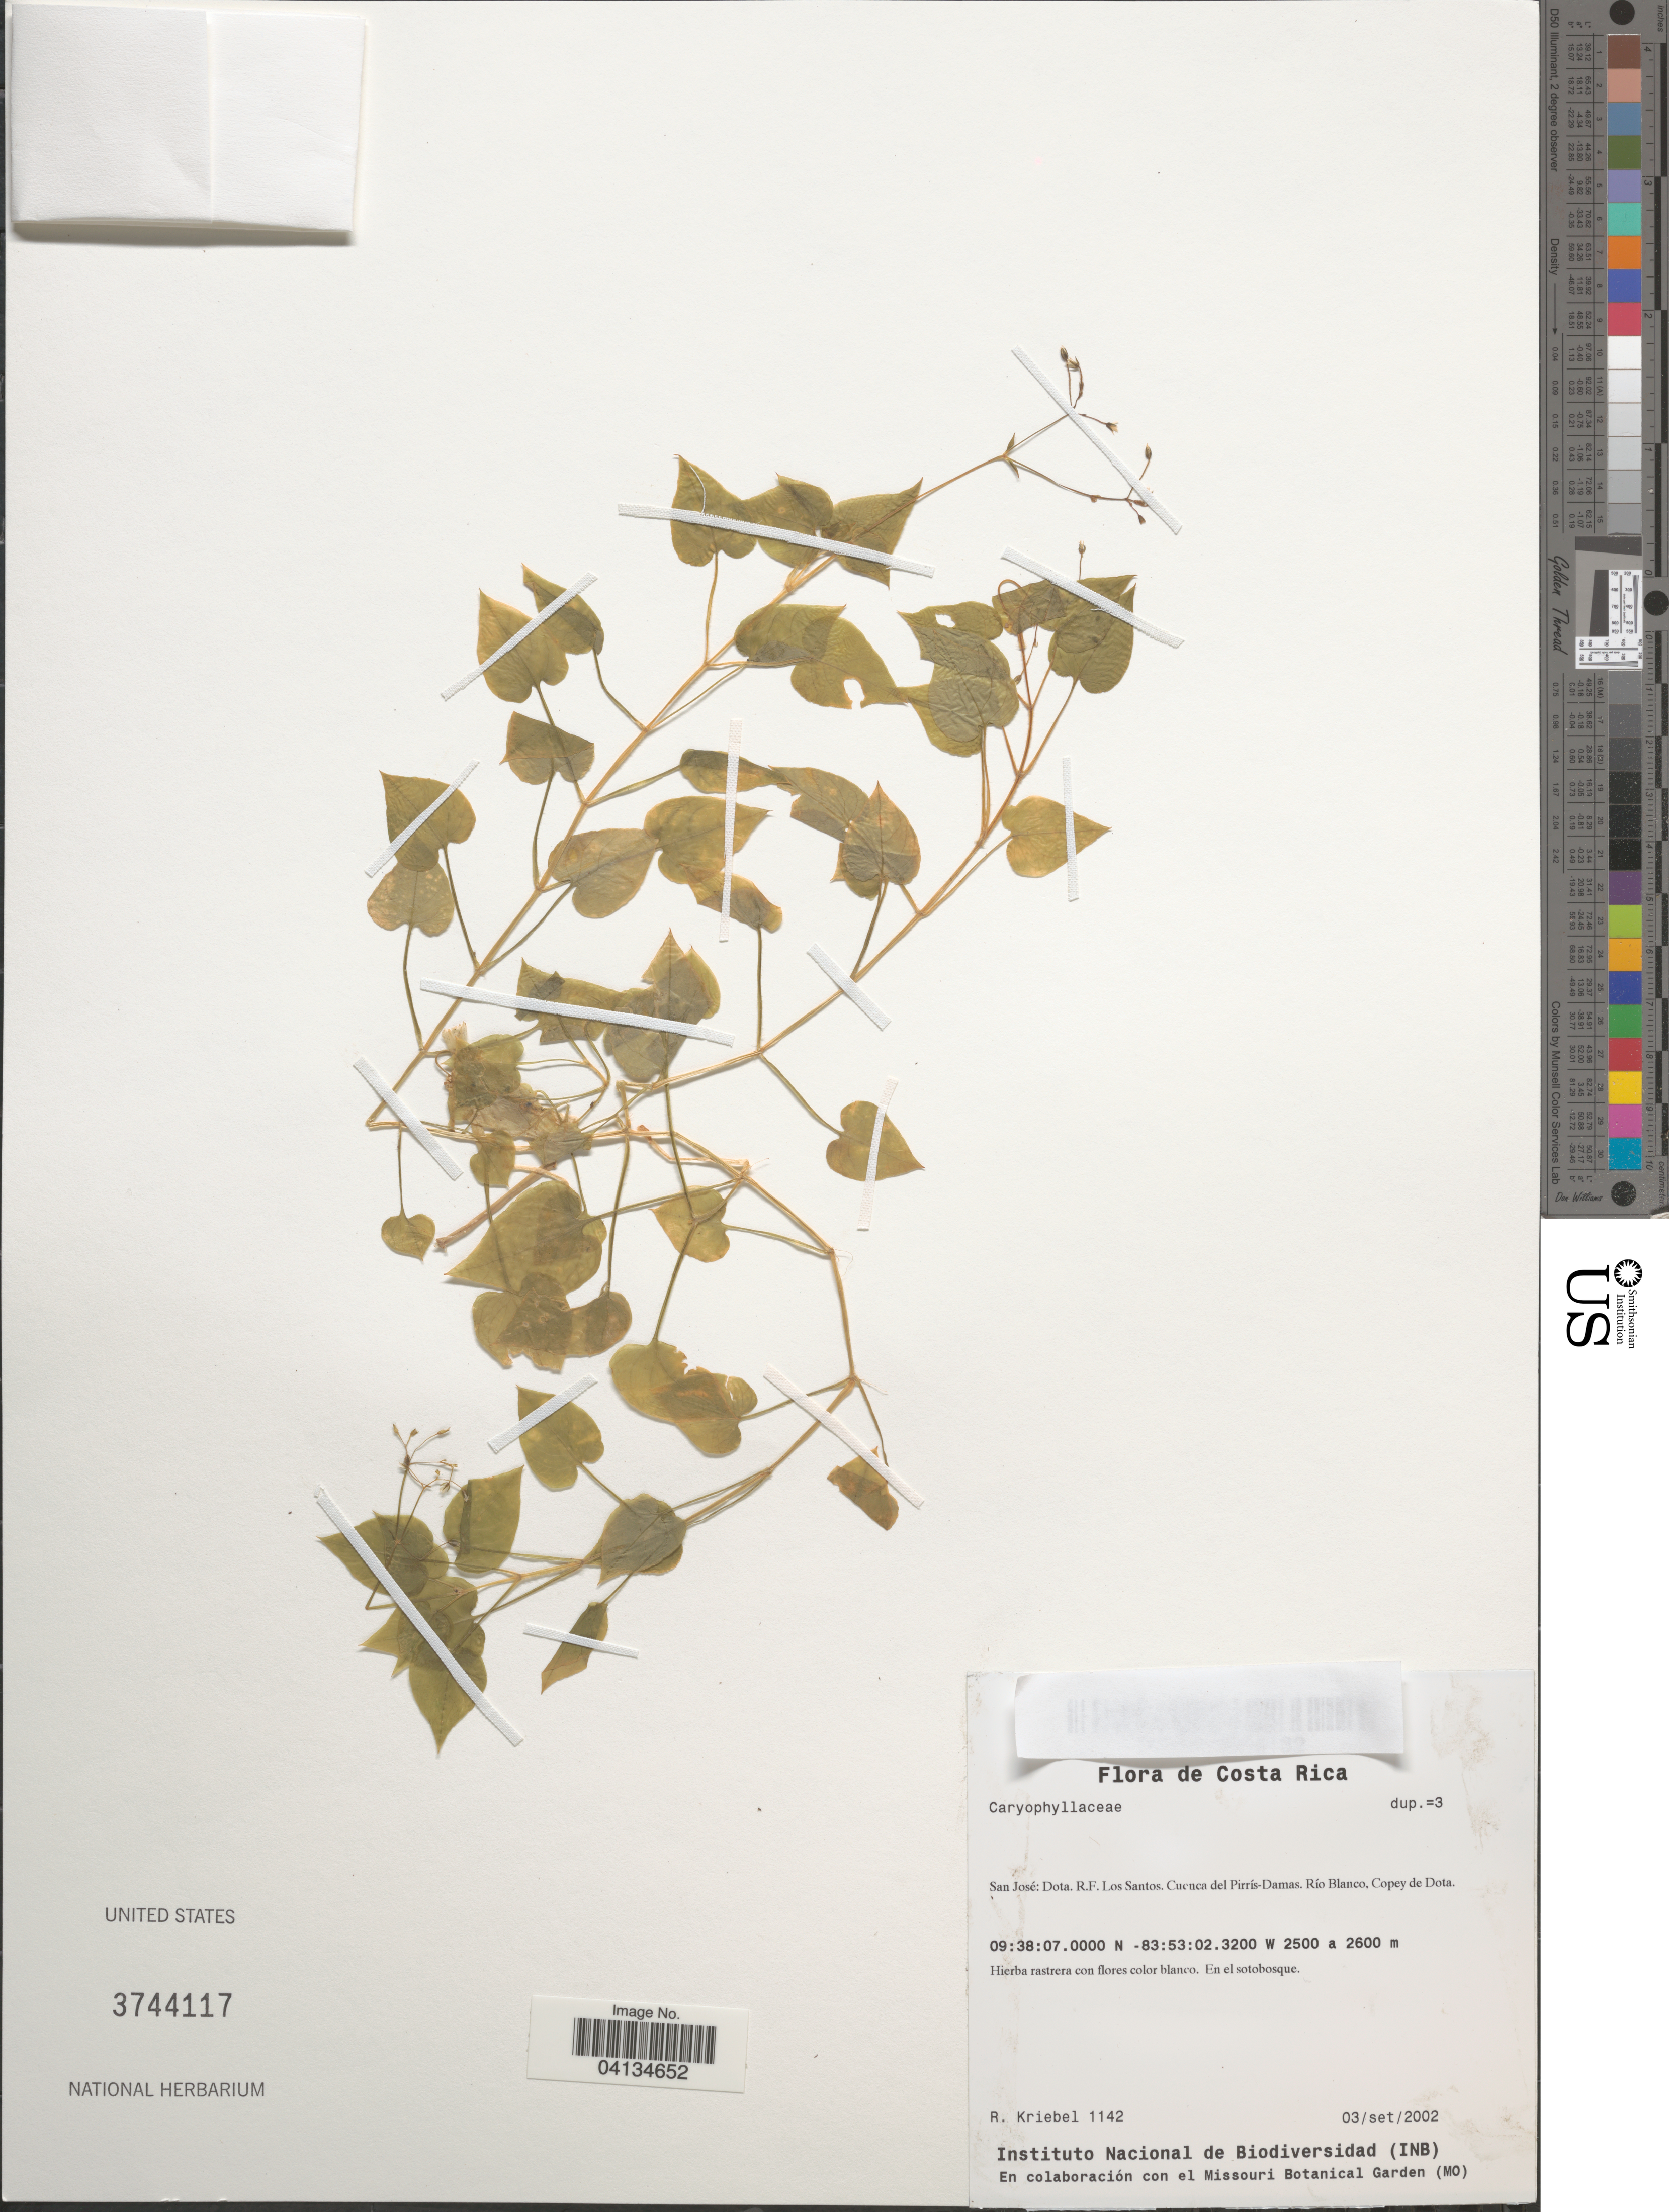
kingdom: Plantae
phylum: Tracheophyta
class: Magnoliopsida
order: Caryophyllales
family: Caryophyllaceae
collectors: R. Kriebel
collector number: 1142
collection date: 2002-09-03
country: Costa Rica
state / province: San José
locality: Dota. R.F. Los Santos. Cuenca del Pirrís-Damas. Río Blanco, Copey de Dota.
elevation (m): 2500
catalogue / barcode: US 3744117